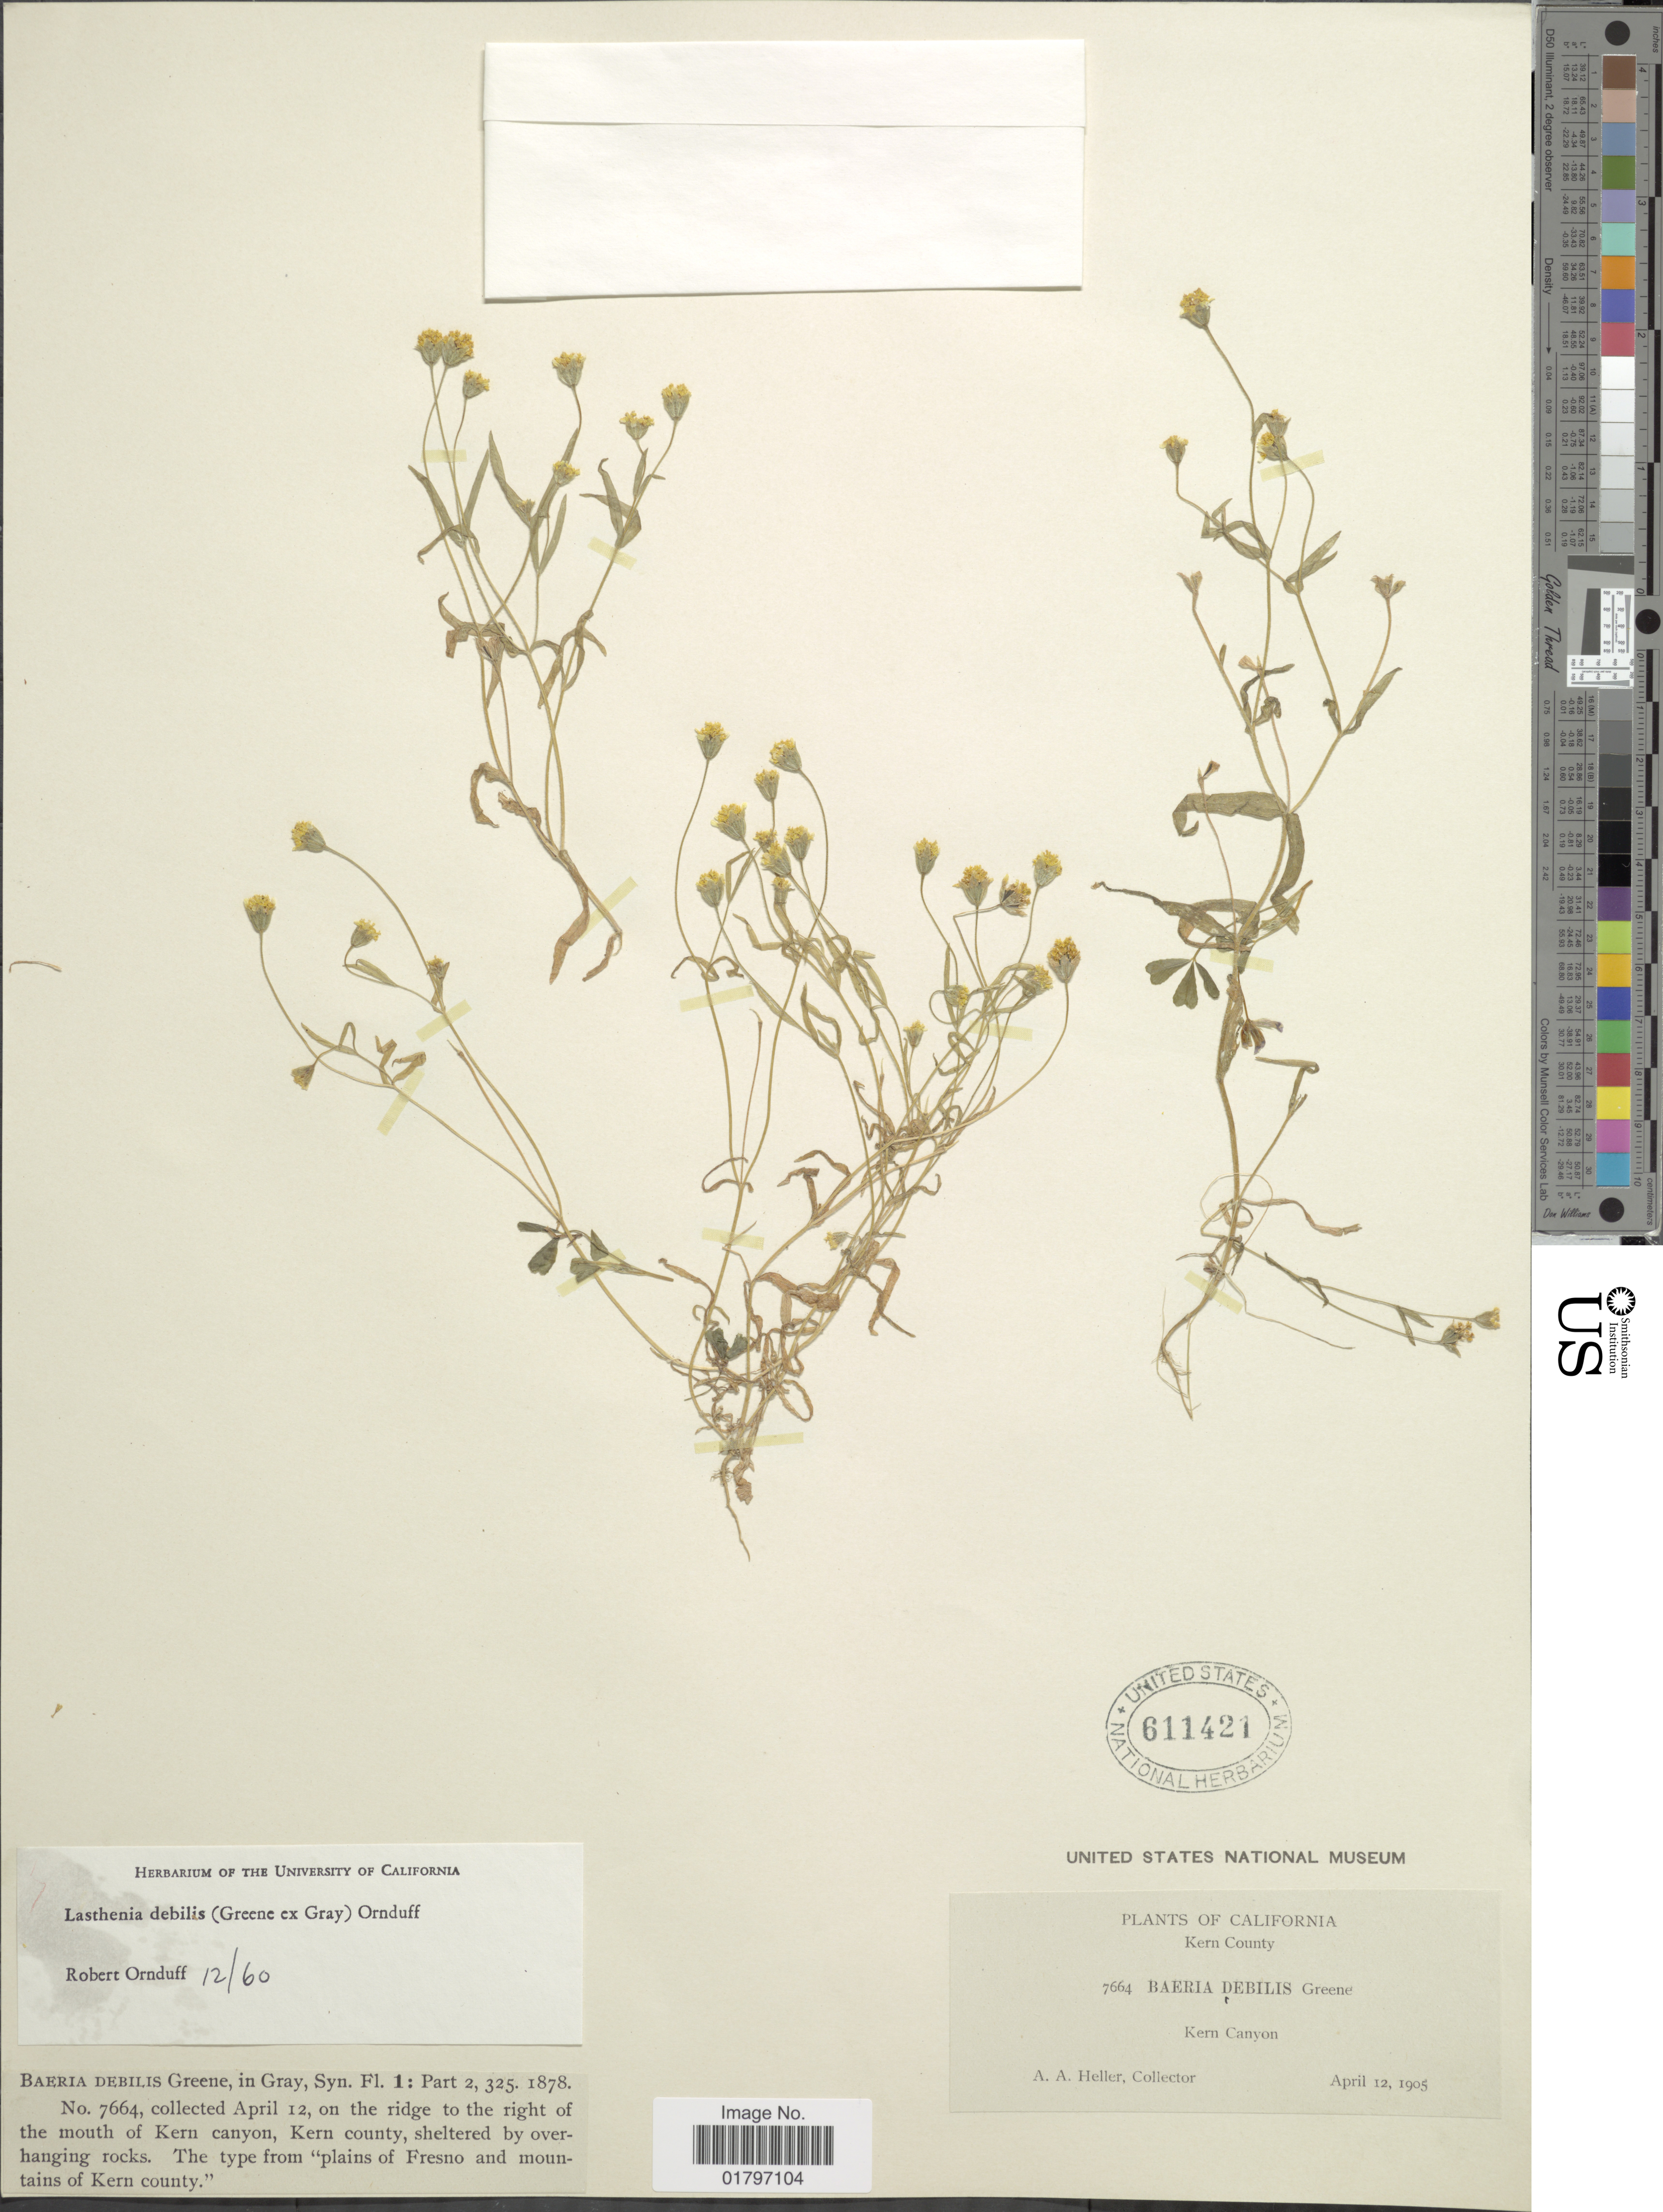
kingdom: Plantae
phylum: Tracheophyta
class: Magnoliopsida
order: Asterales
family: Asteraceae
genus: Lasthenia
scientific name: Lasthenia debilis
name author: (Greene ex A. Gray) Ornduff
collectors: A. A. Heller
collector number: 7664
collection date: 1905-04-12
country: United States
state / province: California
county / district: Kern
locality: Kern County. Kern Canyon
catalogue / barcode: US 611421